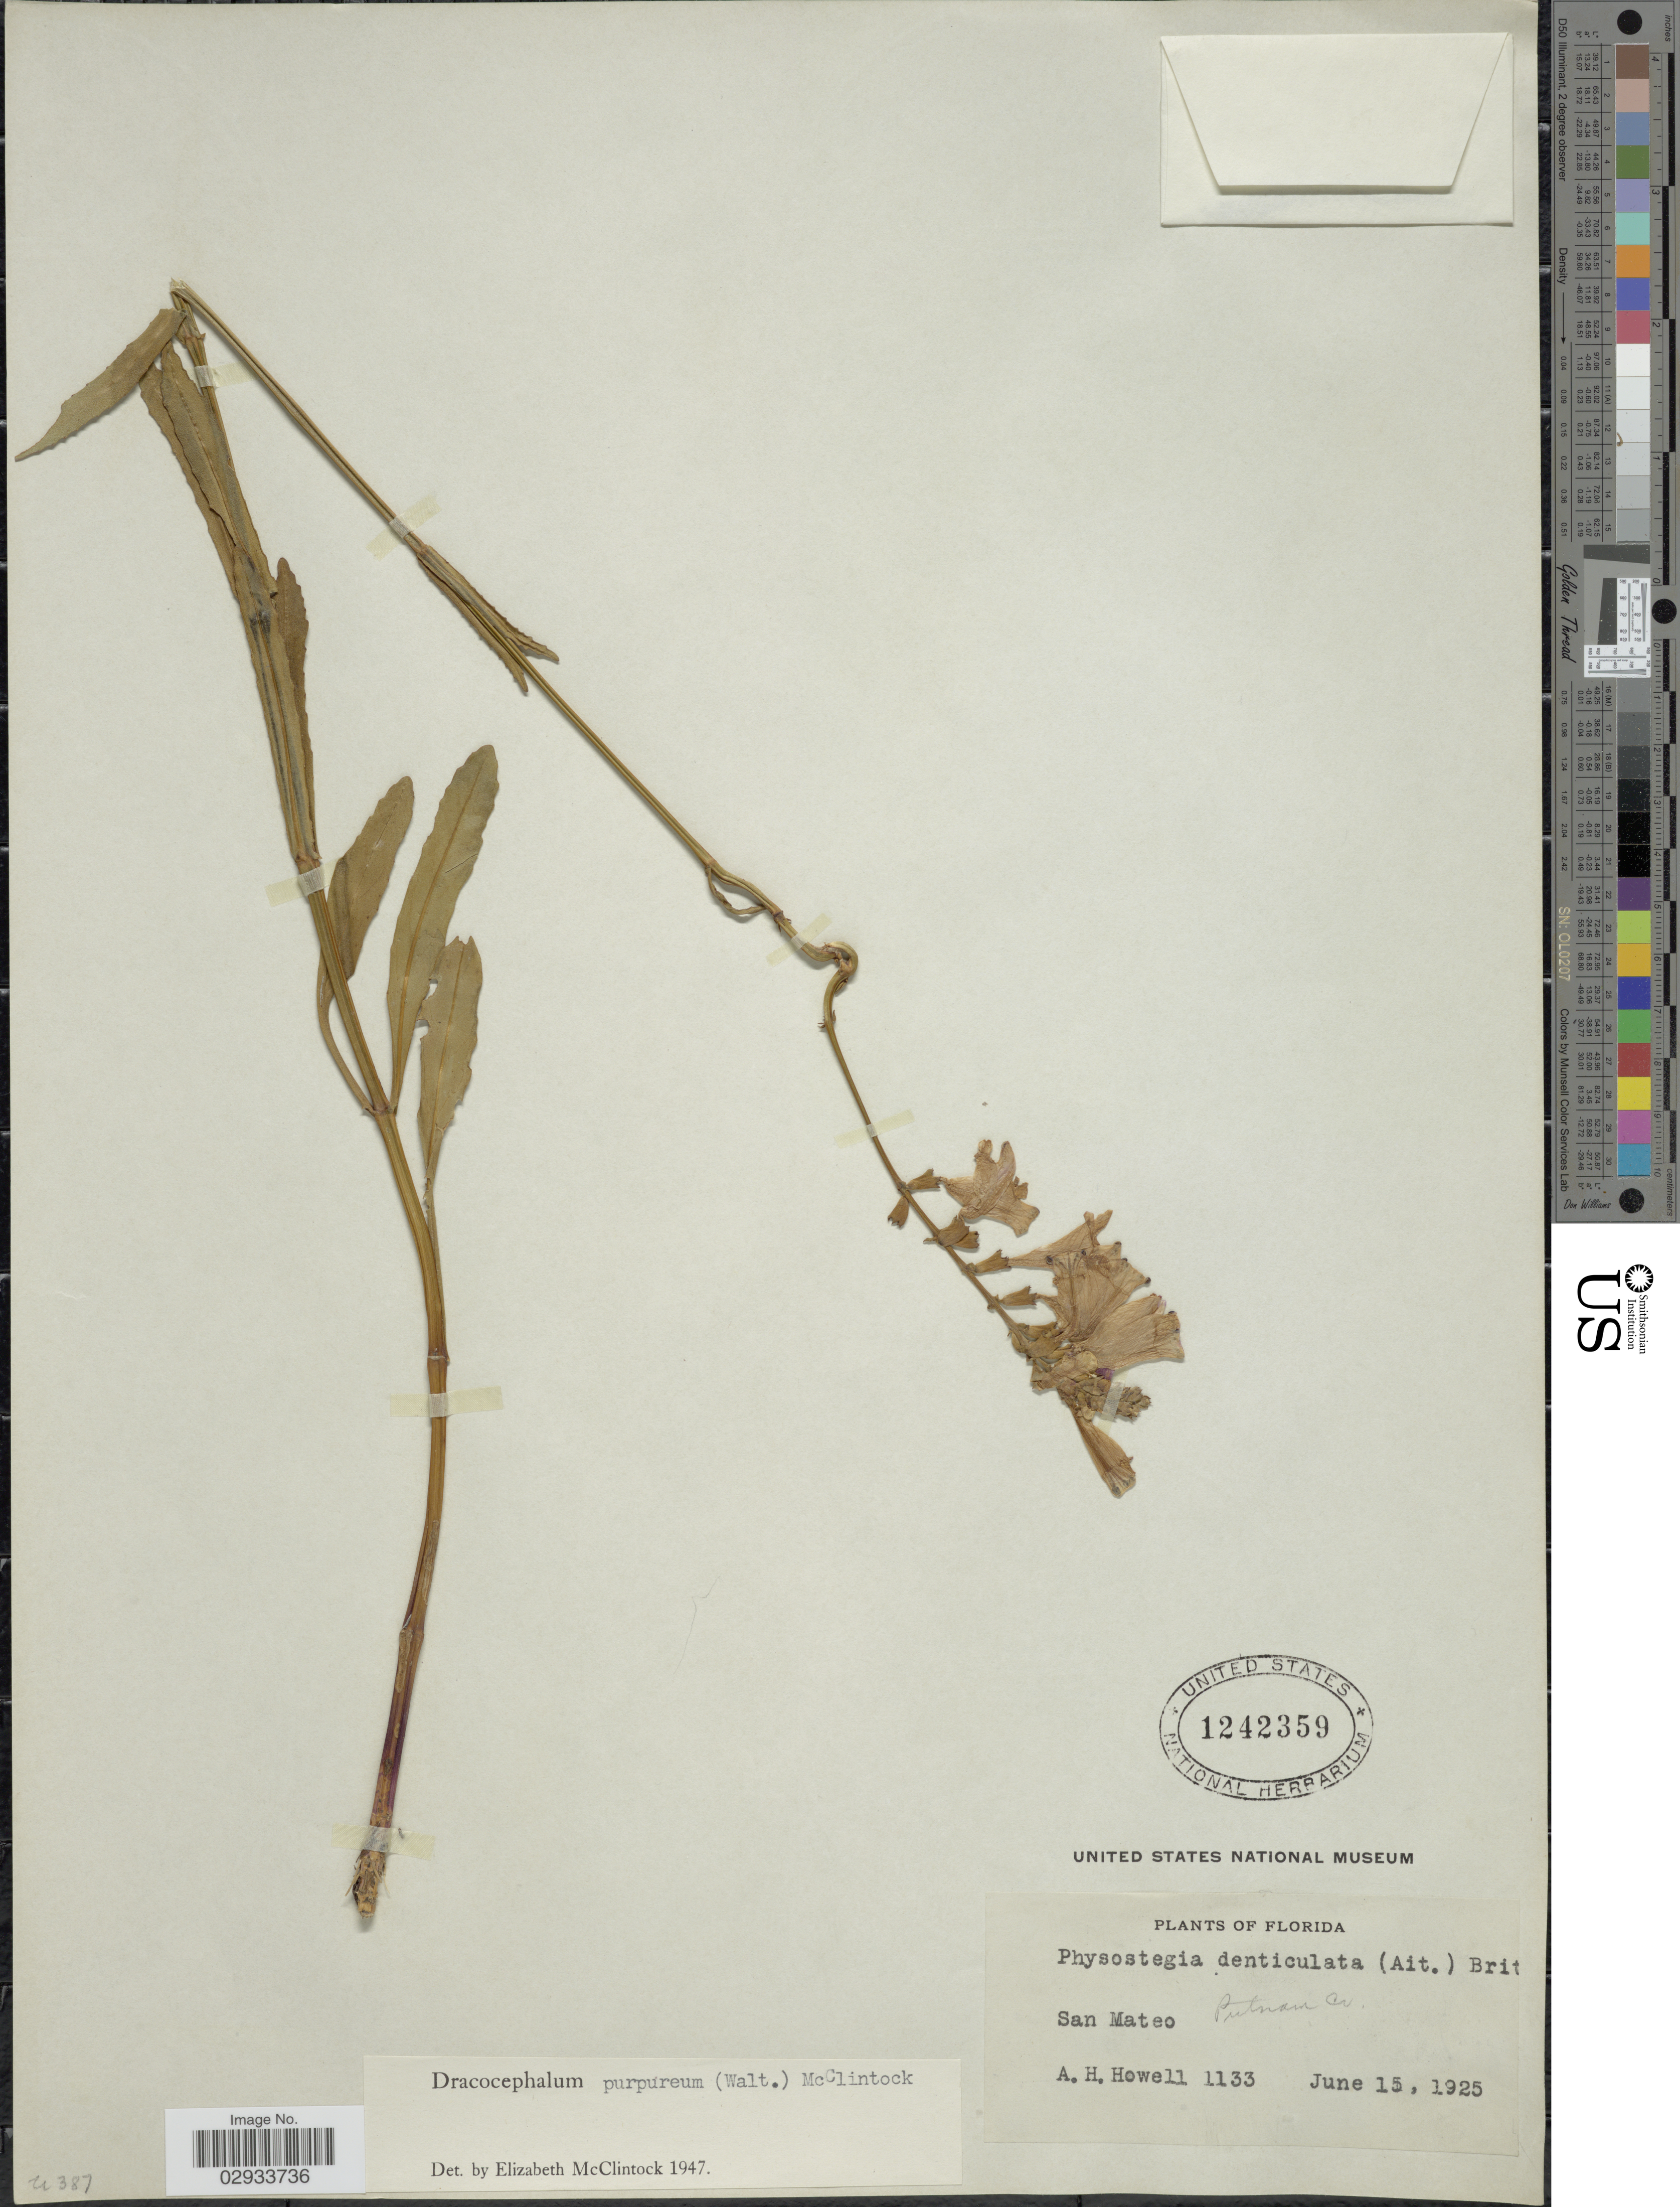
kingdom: Plantae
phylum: Tracheophyta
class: Magnoliopsida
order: Lamiales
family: Lamiaceae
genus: Physostegia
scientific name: Physostegia denticulata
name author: (Aiton) Britton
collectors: A. Howell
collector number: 1133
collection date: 1925-06-15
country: United States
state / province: Florida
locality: San Mateo, Putnam Co.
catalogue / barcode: US 1242359